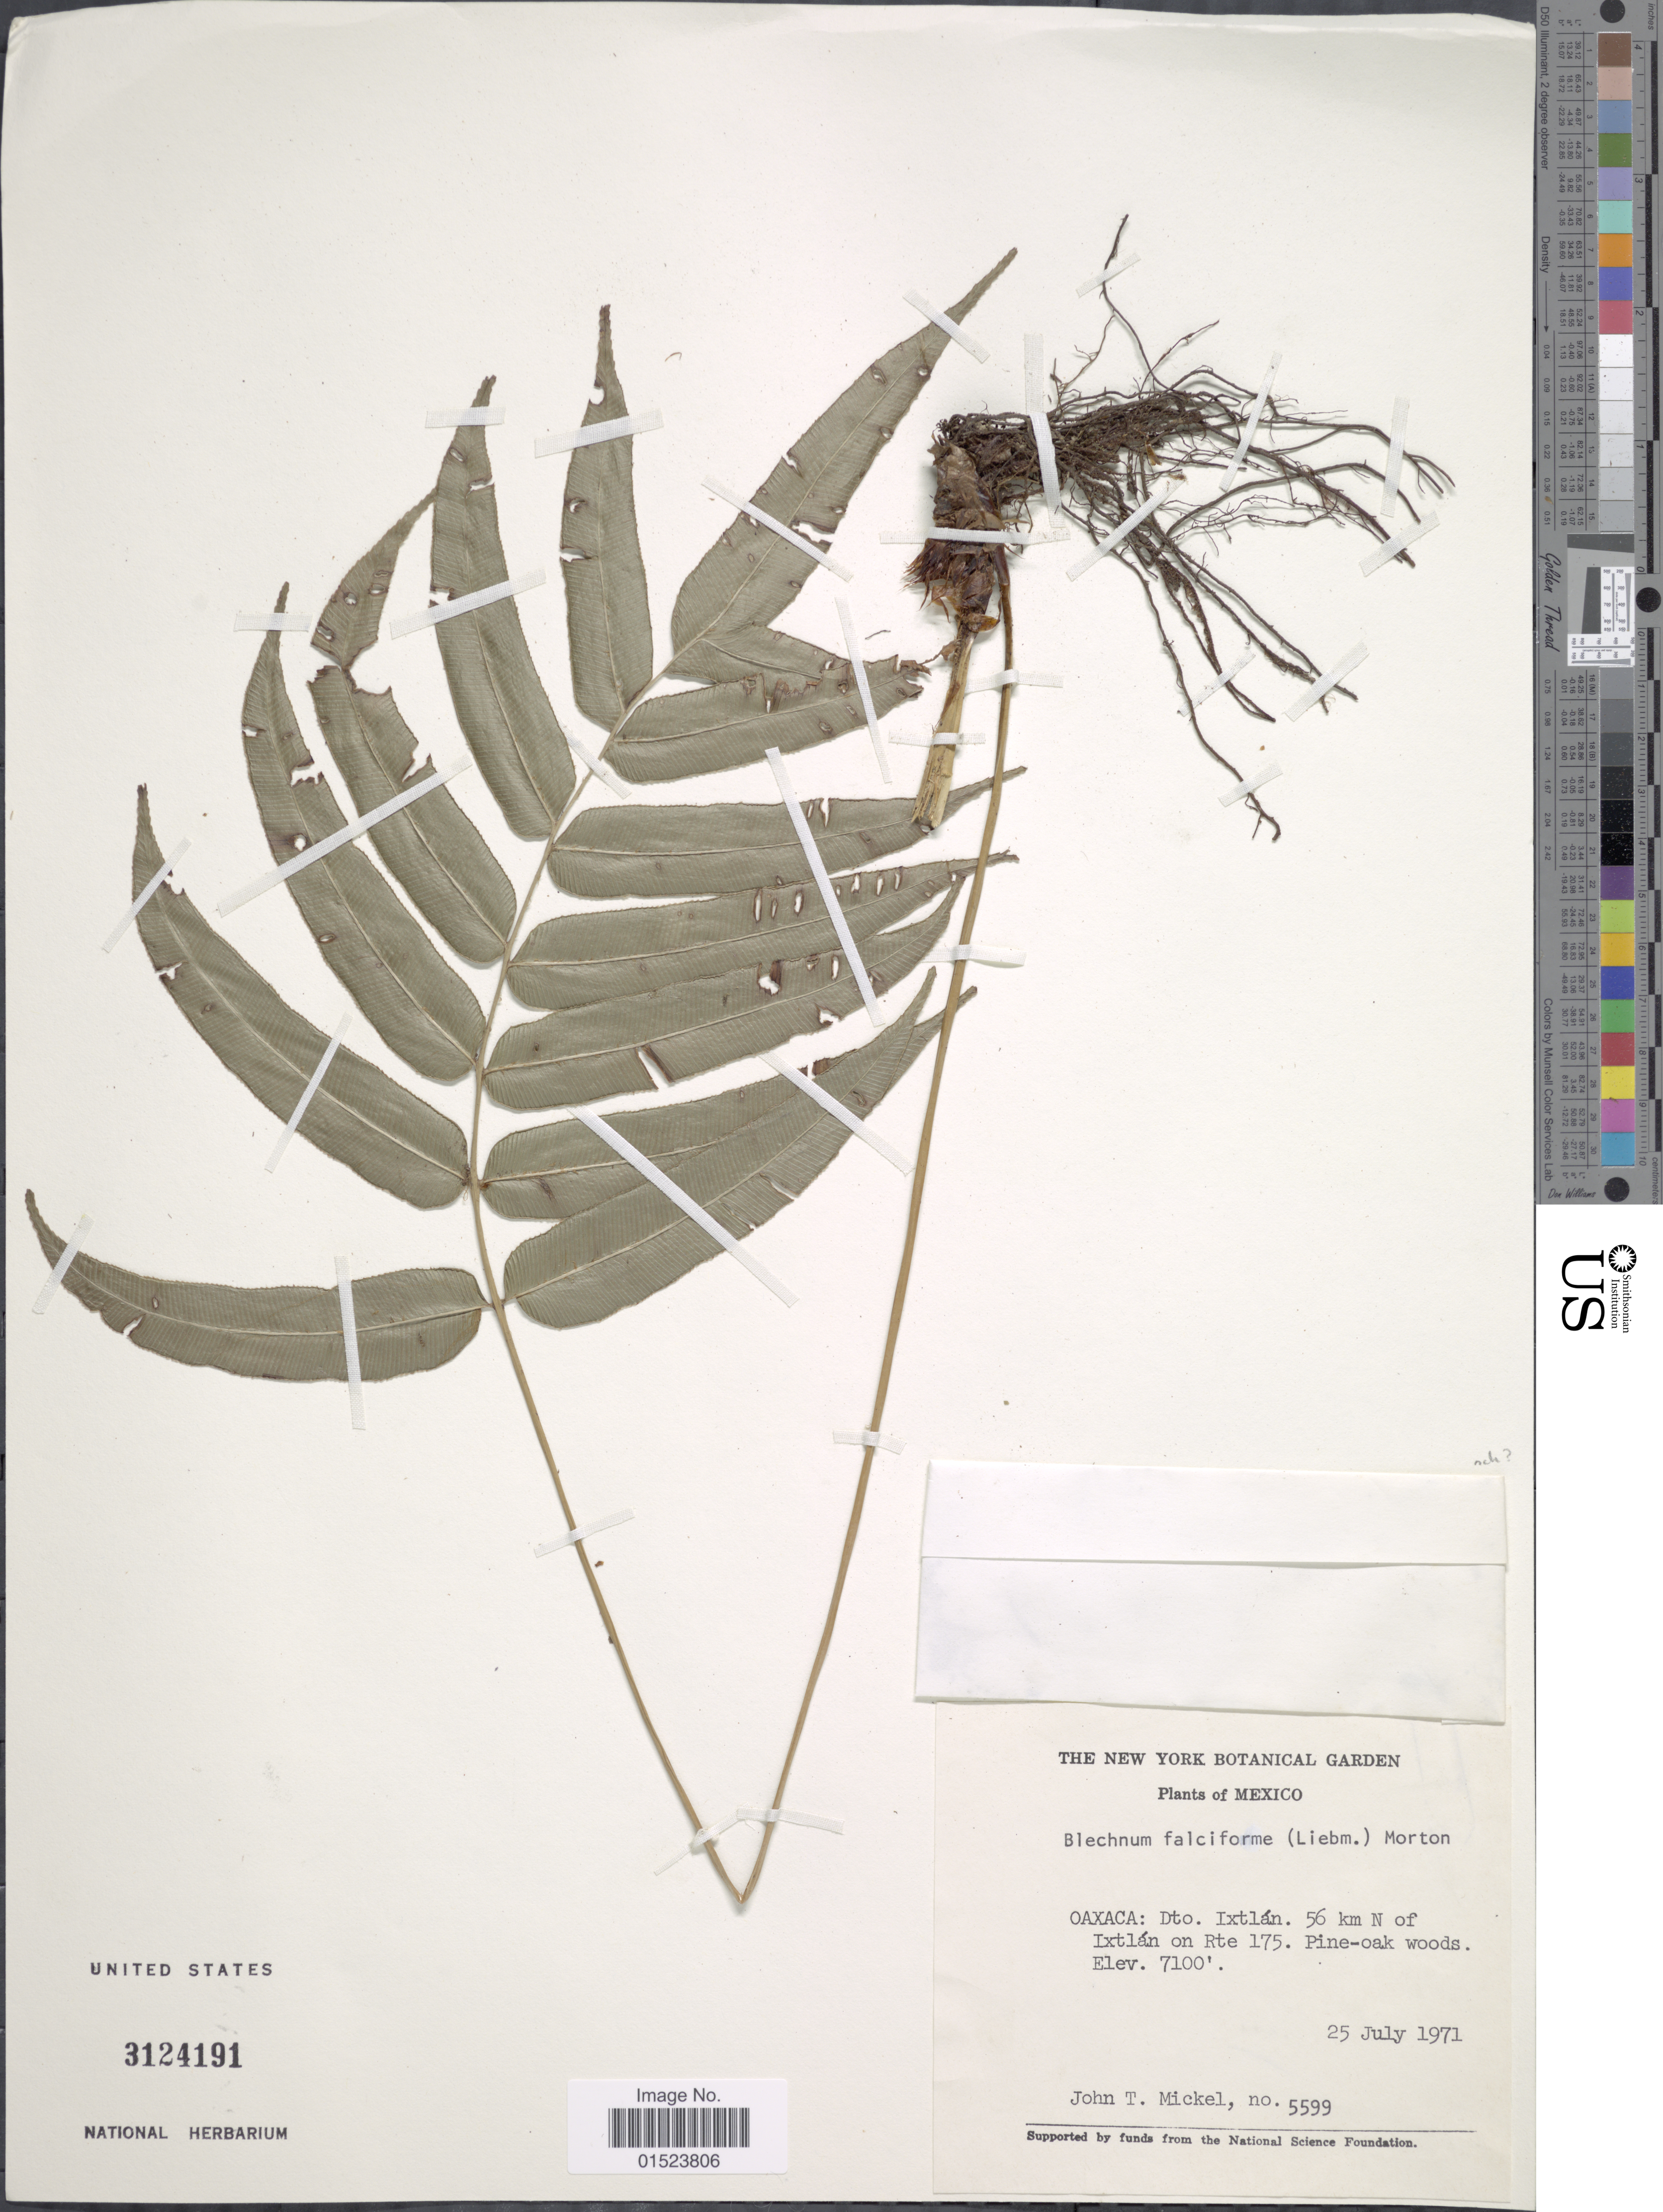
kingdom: Plantae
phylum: Tracheophyta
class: Polypodiopsida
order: Polypodiales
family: Blechnaceae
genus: Blechnum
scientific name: Blechnum falciforme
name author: (Liebm.) C. Chr.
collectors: J. T. Mickel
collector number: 5599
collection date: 1971-07-25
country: Mexico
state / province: Oaxaca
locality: Dto. Ixtlán, 56 km N of Ixtlán on Rte 175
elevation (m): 2164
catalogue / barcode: US 3124191